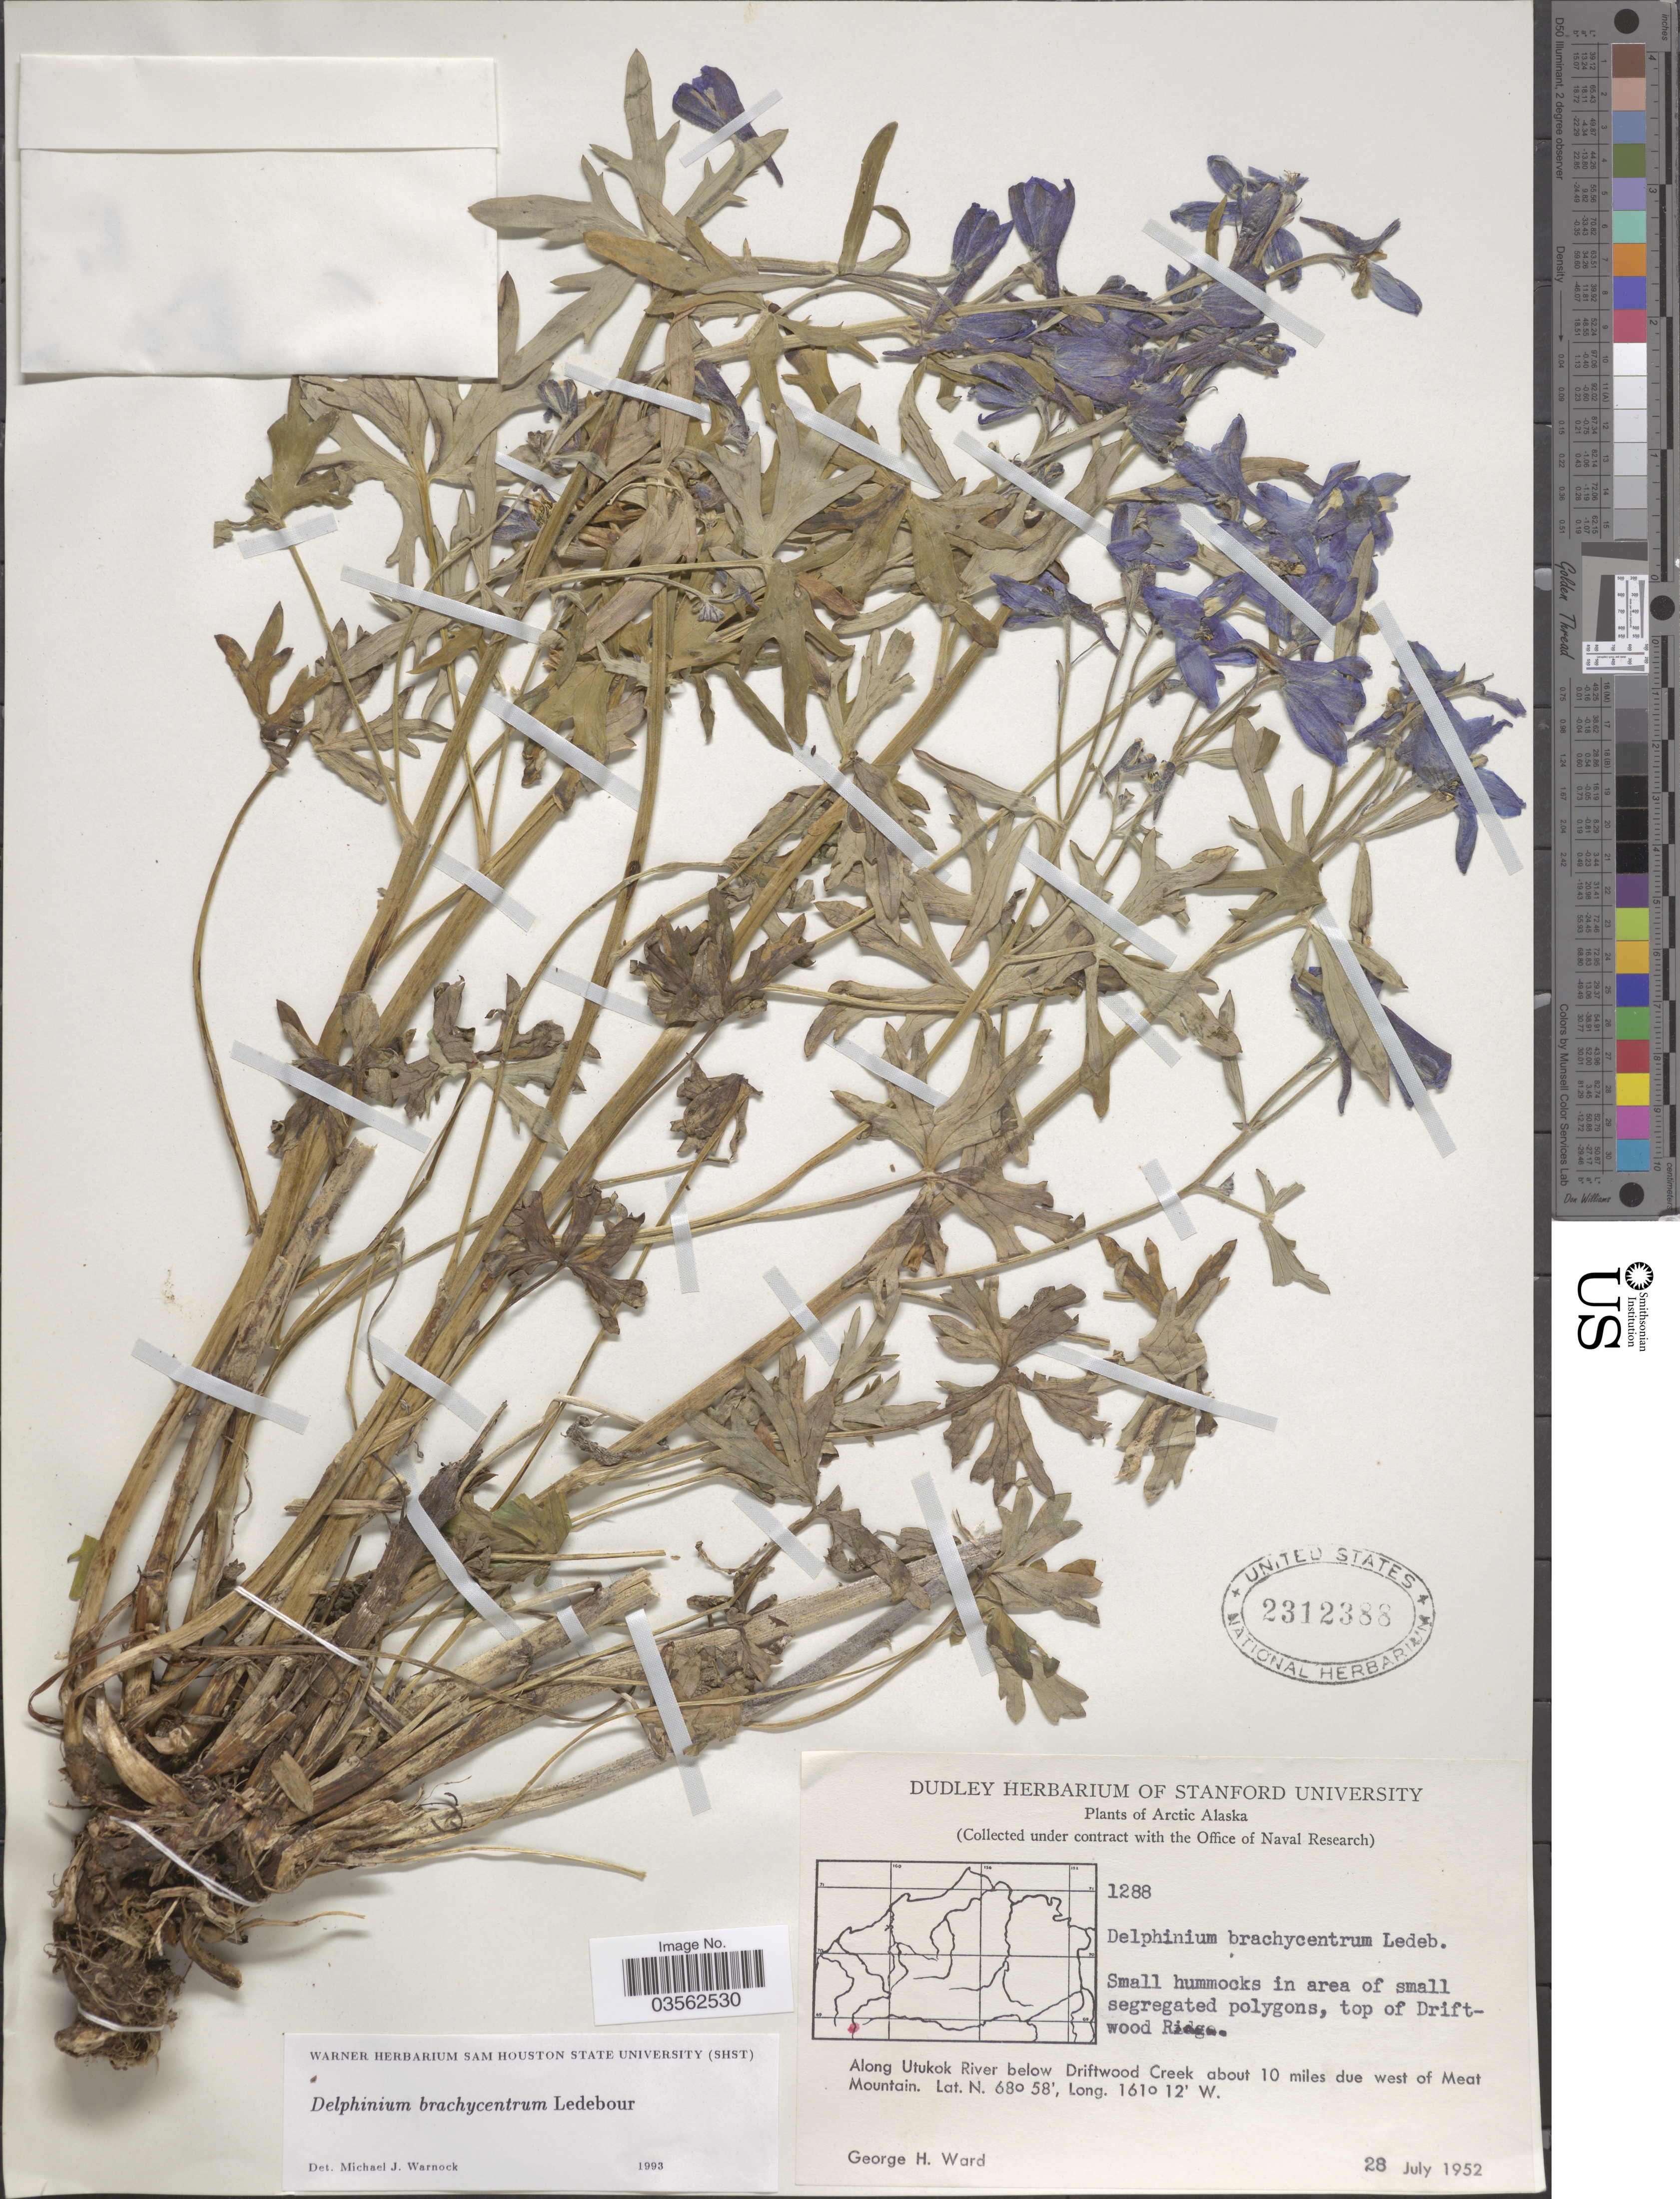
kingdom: Plantae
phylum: Tracheophyta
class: Magnoliopsida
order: Ranunculales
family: Ranunculaceae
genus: Delphinium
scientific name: Delphinium brachycentrum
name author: Ledeb.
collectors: G. H. Ward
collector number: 1288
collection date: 1952-07-28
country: United States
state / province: Alaska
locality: Arctic Alaska. Top of Driftwood Ridge. Along Utukok River below Driftwood Creek about 10 miles due west of Meat Mountain.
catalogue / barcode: US 2312388